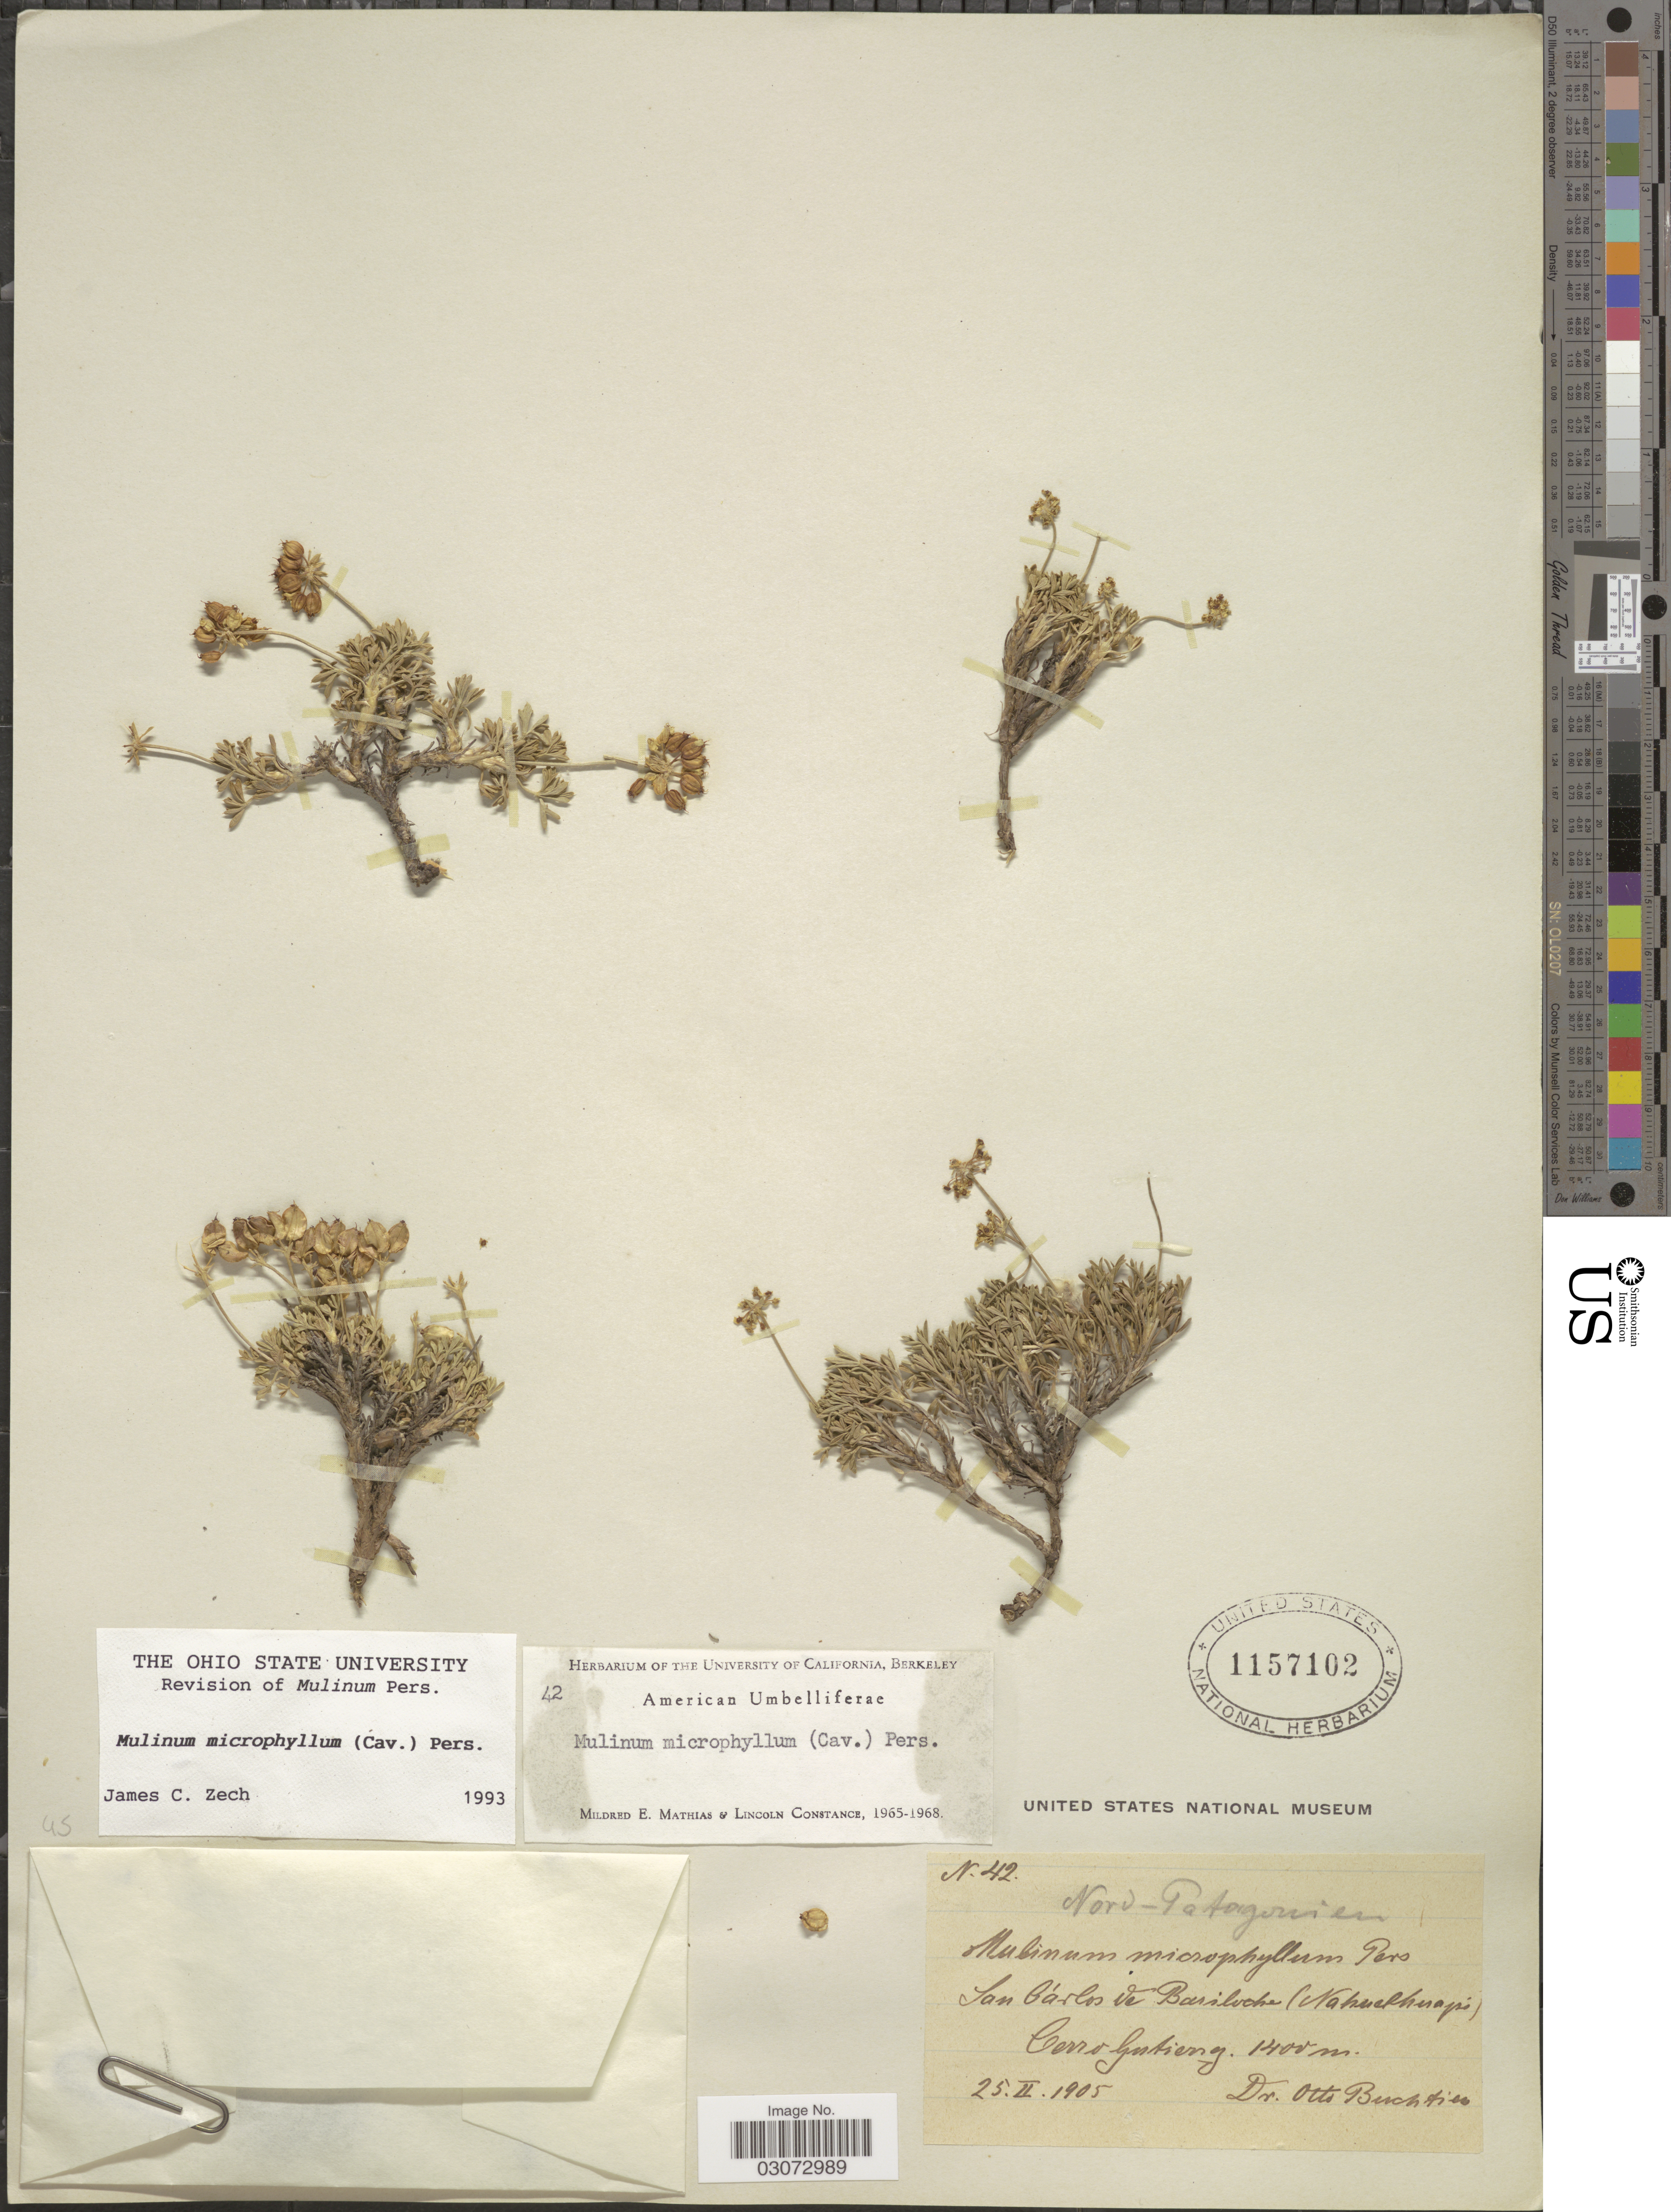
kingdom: Plantae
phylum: Tracheophyta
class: Magnoliopsida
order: Apiales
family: Apiaceae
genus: Mulinum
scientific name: Mulinum microphyllum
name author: Pers.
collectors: O. Buchtien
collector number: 42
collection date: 1905-02-25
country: Argentina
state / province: Rio Negro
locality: San Cárlos de Bariloche (Nahuelhapi). Cerro Gutierrez.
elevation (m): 1400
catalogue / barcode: US 1157102